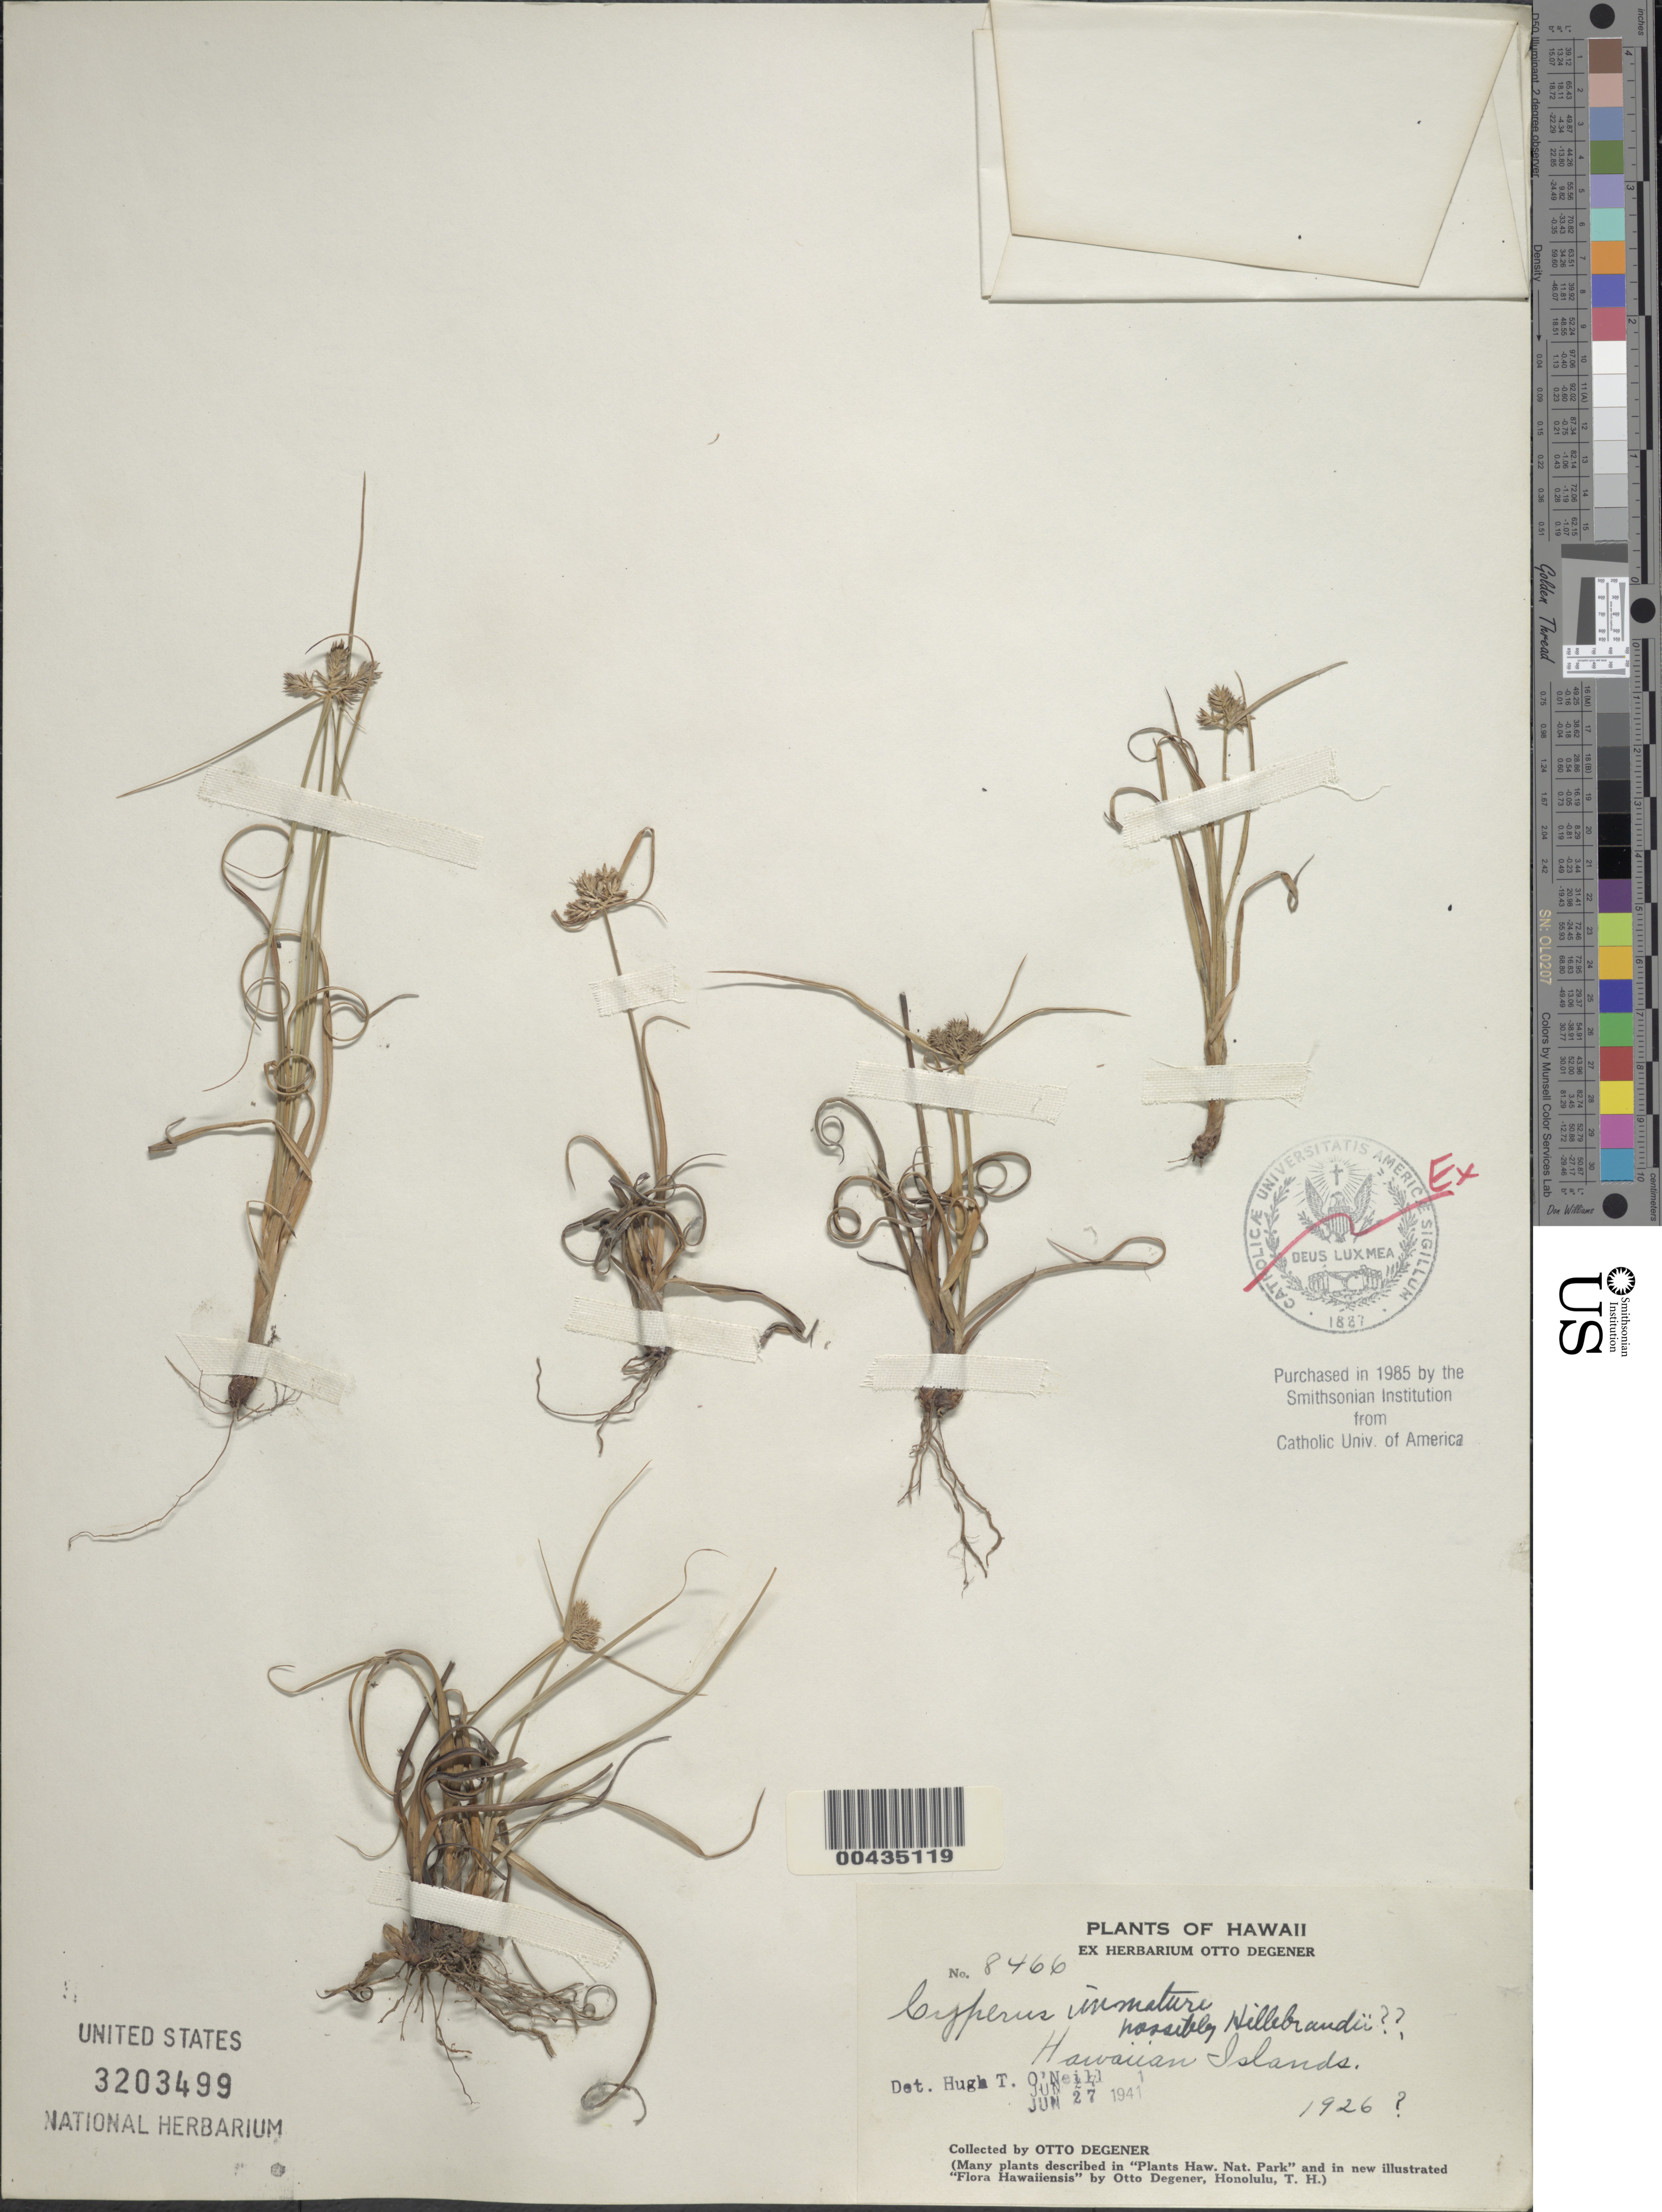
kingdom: Plantae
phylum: Tracheophyta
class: Liliopsida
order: Poales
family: Cyperaceae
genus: Cyperus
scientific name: Cyperus hillebrandii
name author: Boeckeler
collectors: O. Degener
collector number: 8466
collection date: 1926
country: United States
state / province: Hawaii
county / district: Hawaii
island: Hawaii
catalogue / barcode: US 3203499